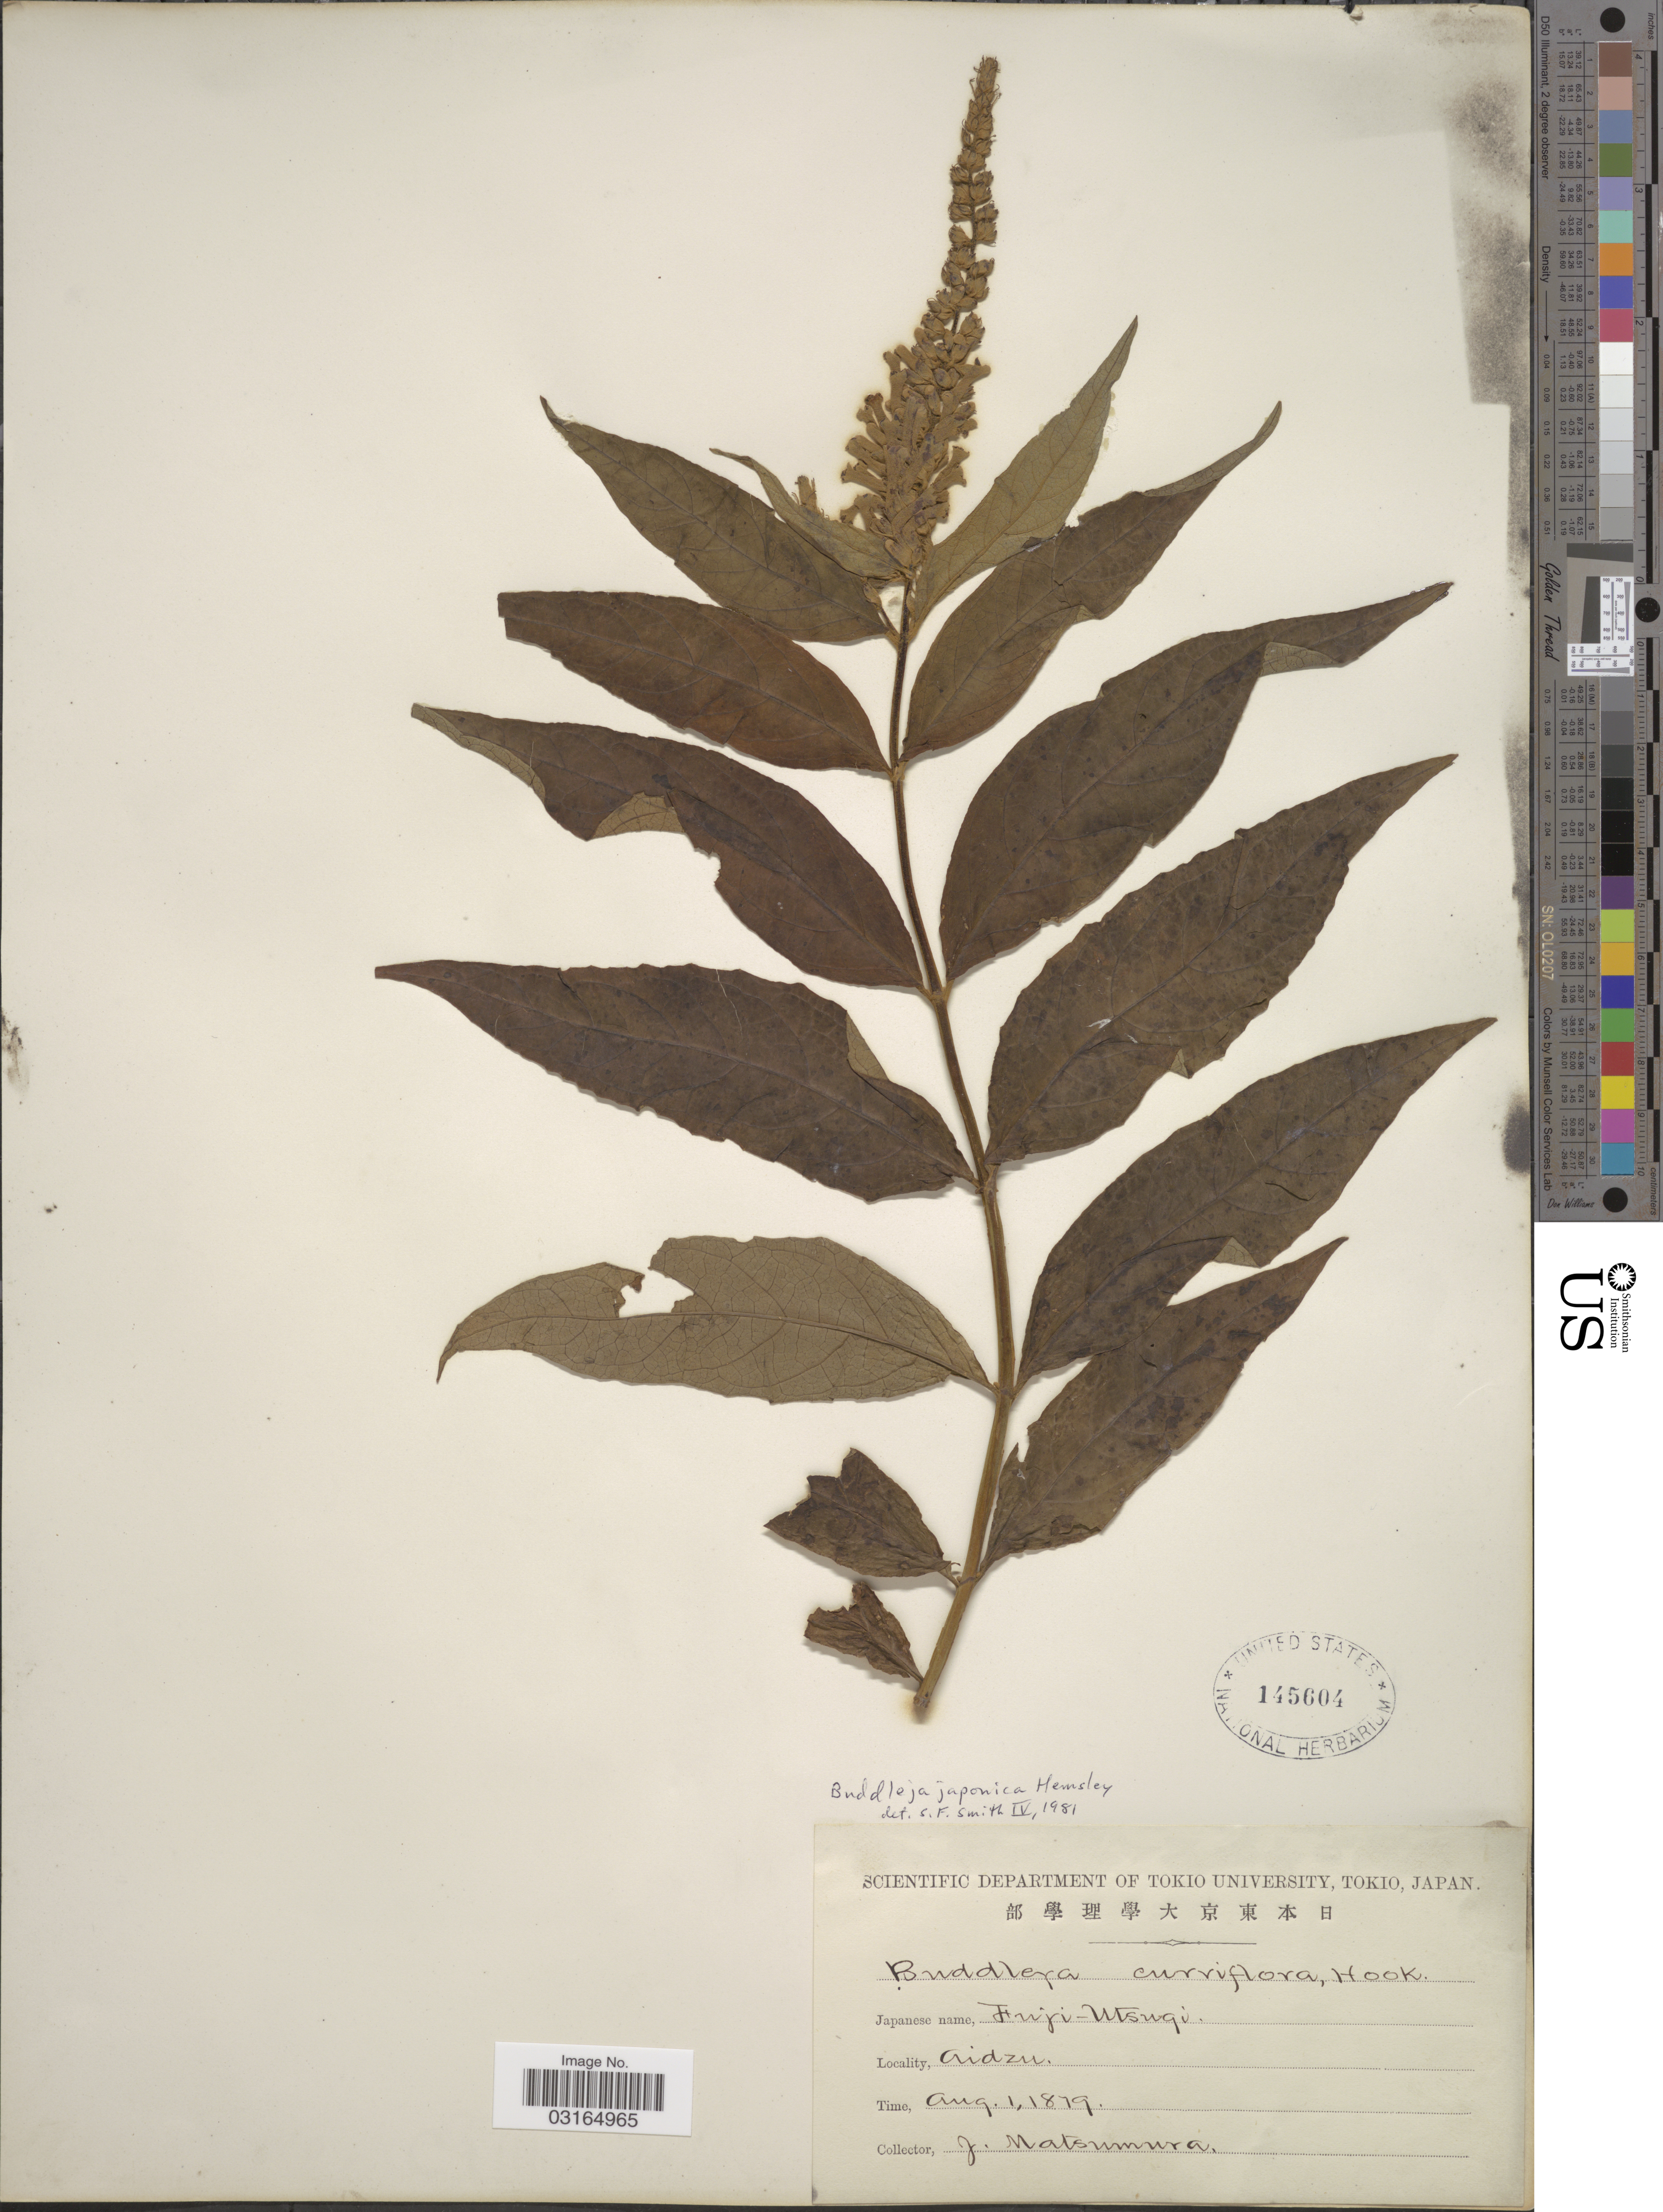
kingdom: Plantae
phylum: Tracheophyta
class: Magnoliopsida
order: Lamiales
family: Scrophulariaceae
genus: Buddleja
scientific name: Buddleja japonica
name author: Hemsl.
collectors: J. Matsumura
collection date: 1879-08-01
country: Japan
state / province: Tokyo, Federal City of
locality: Aidzu.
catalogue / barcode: US 145604